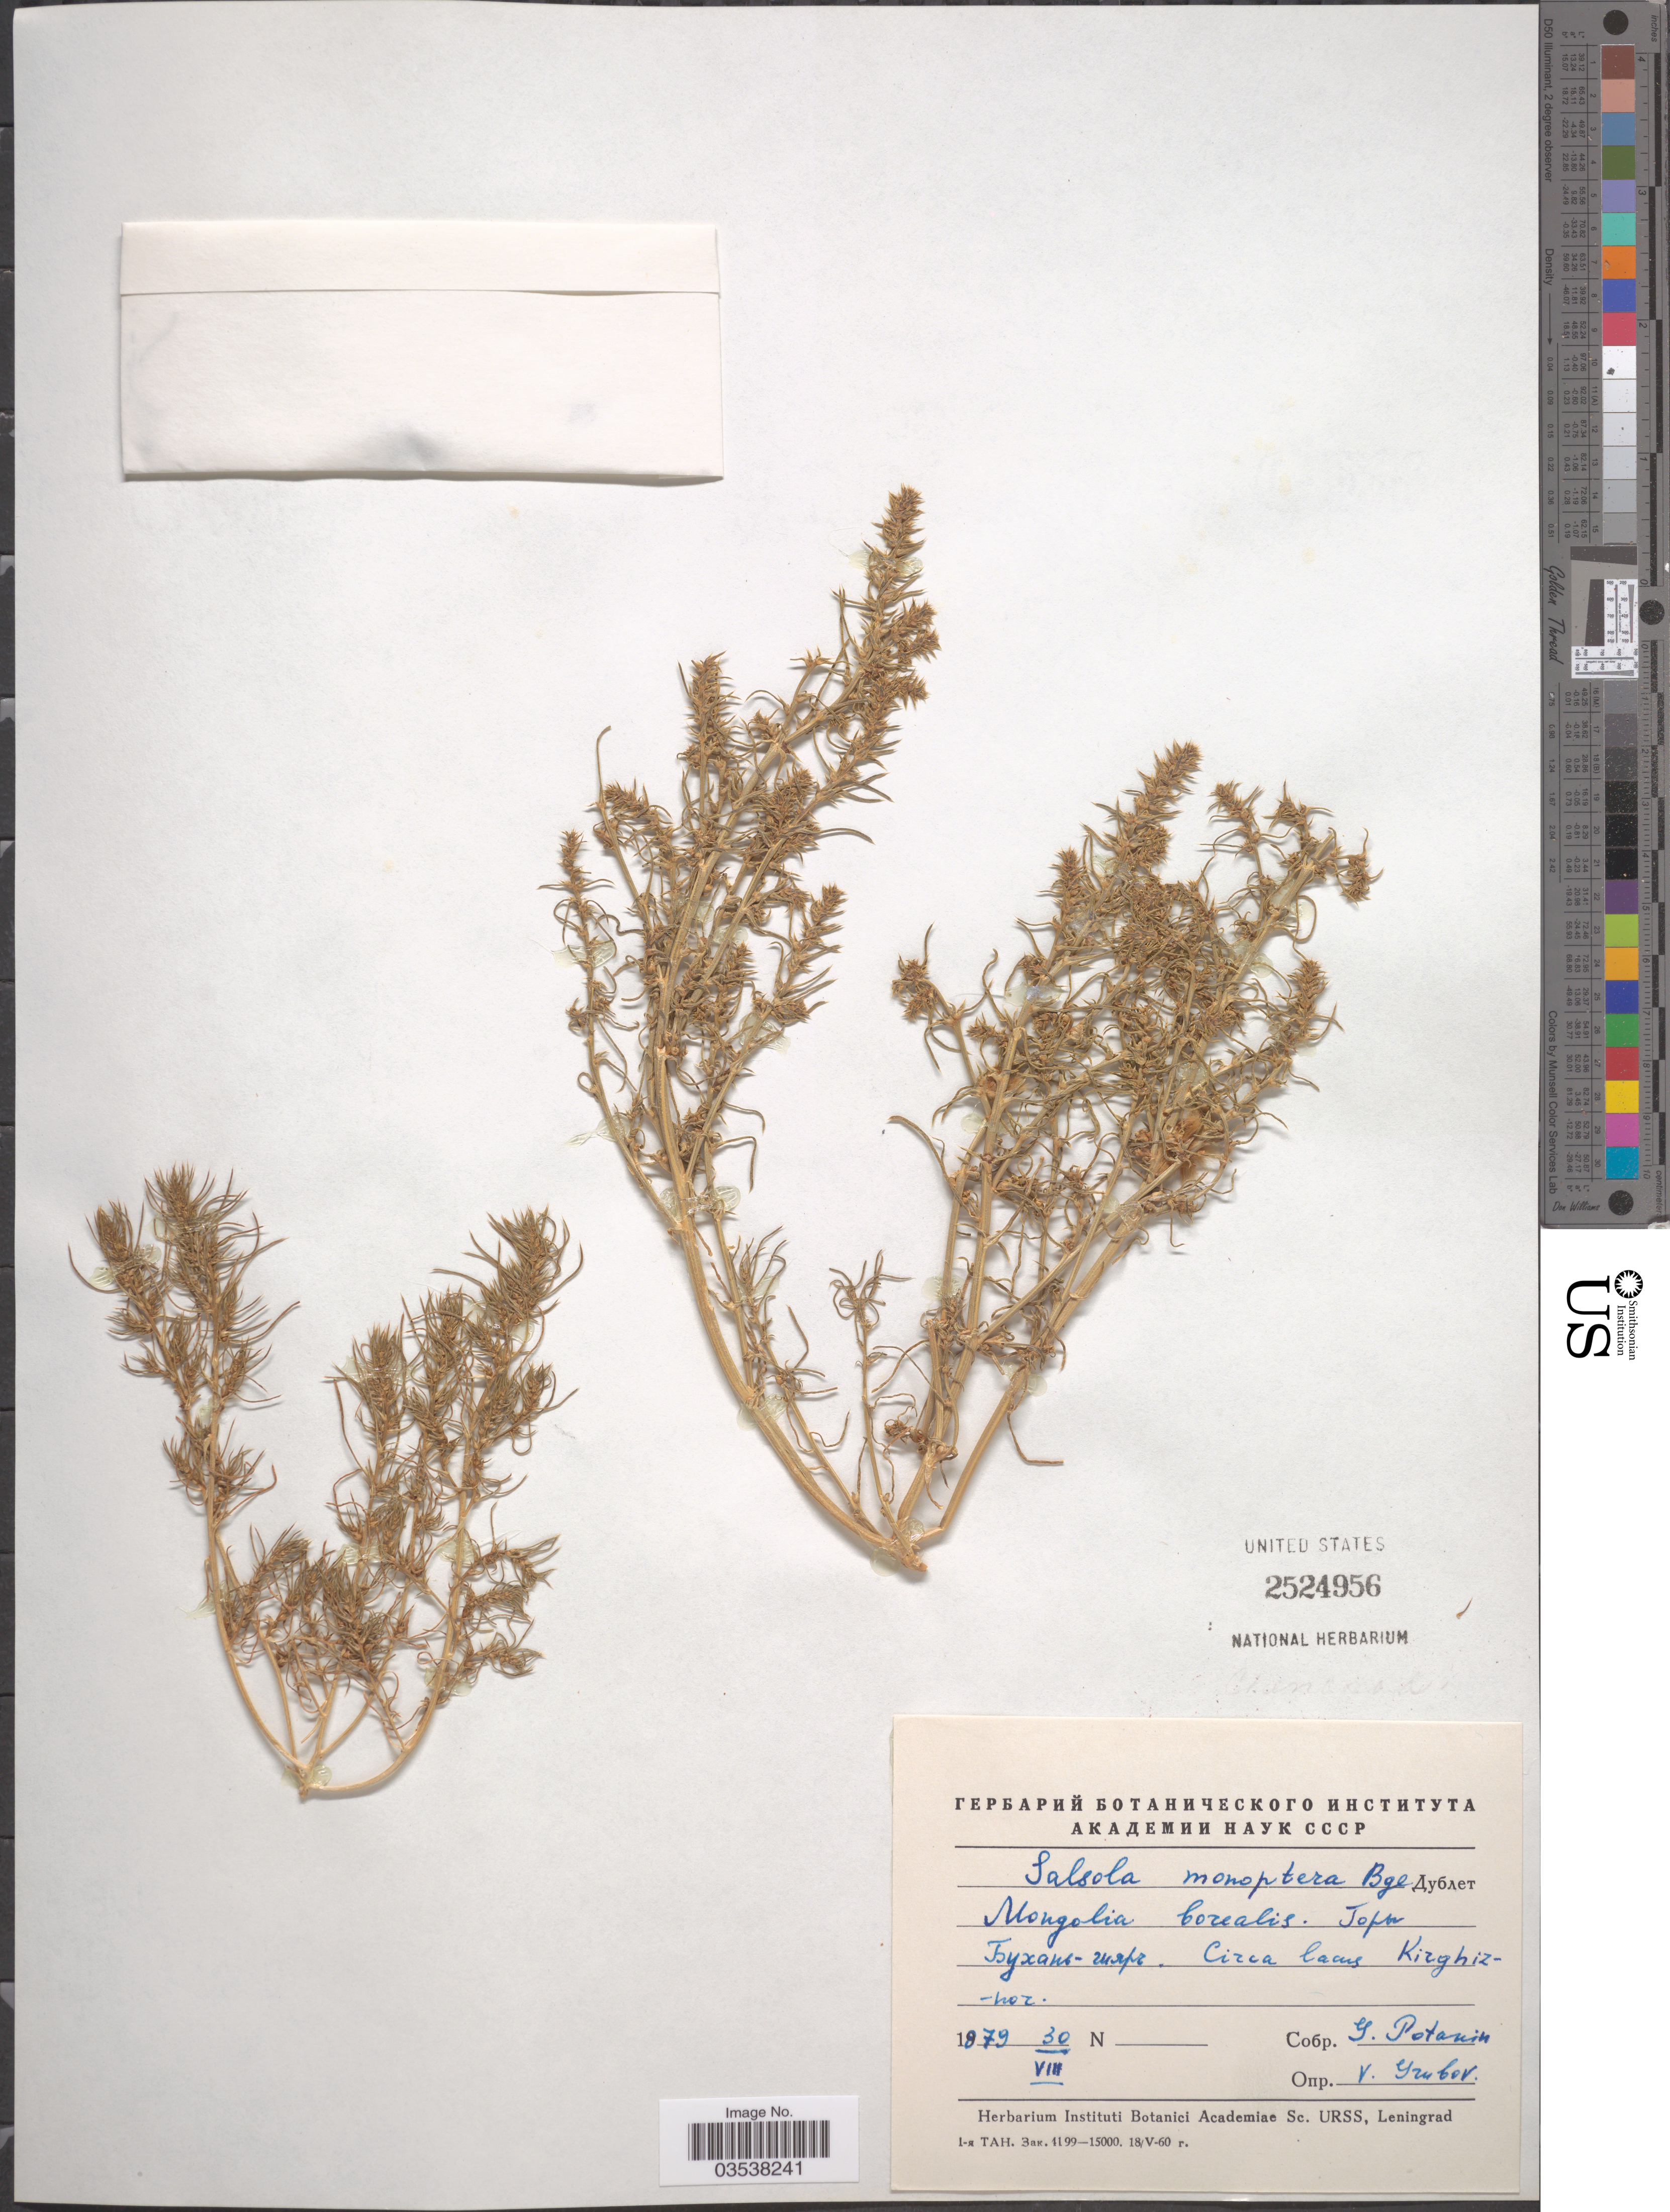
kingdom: Plantae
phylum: Tracheophyta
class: Magnoliopsida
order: Caryophyllales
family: Amaranthaceae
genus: Salsola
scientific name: Salsola monoptera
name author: Bunge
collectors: G. Potanin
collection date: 1979-08-30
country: Mongolia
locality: Mongolia borealis. X. Circa lacus Kirghiznor [interpreted].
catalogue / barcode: US 2524956